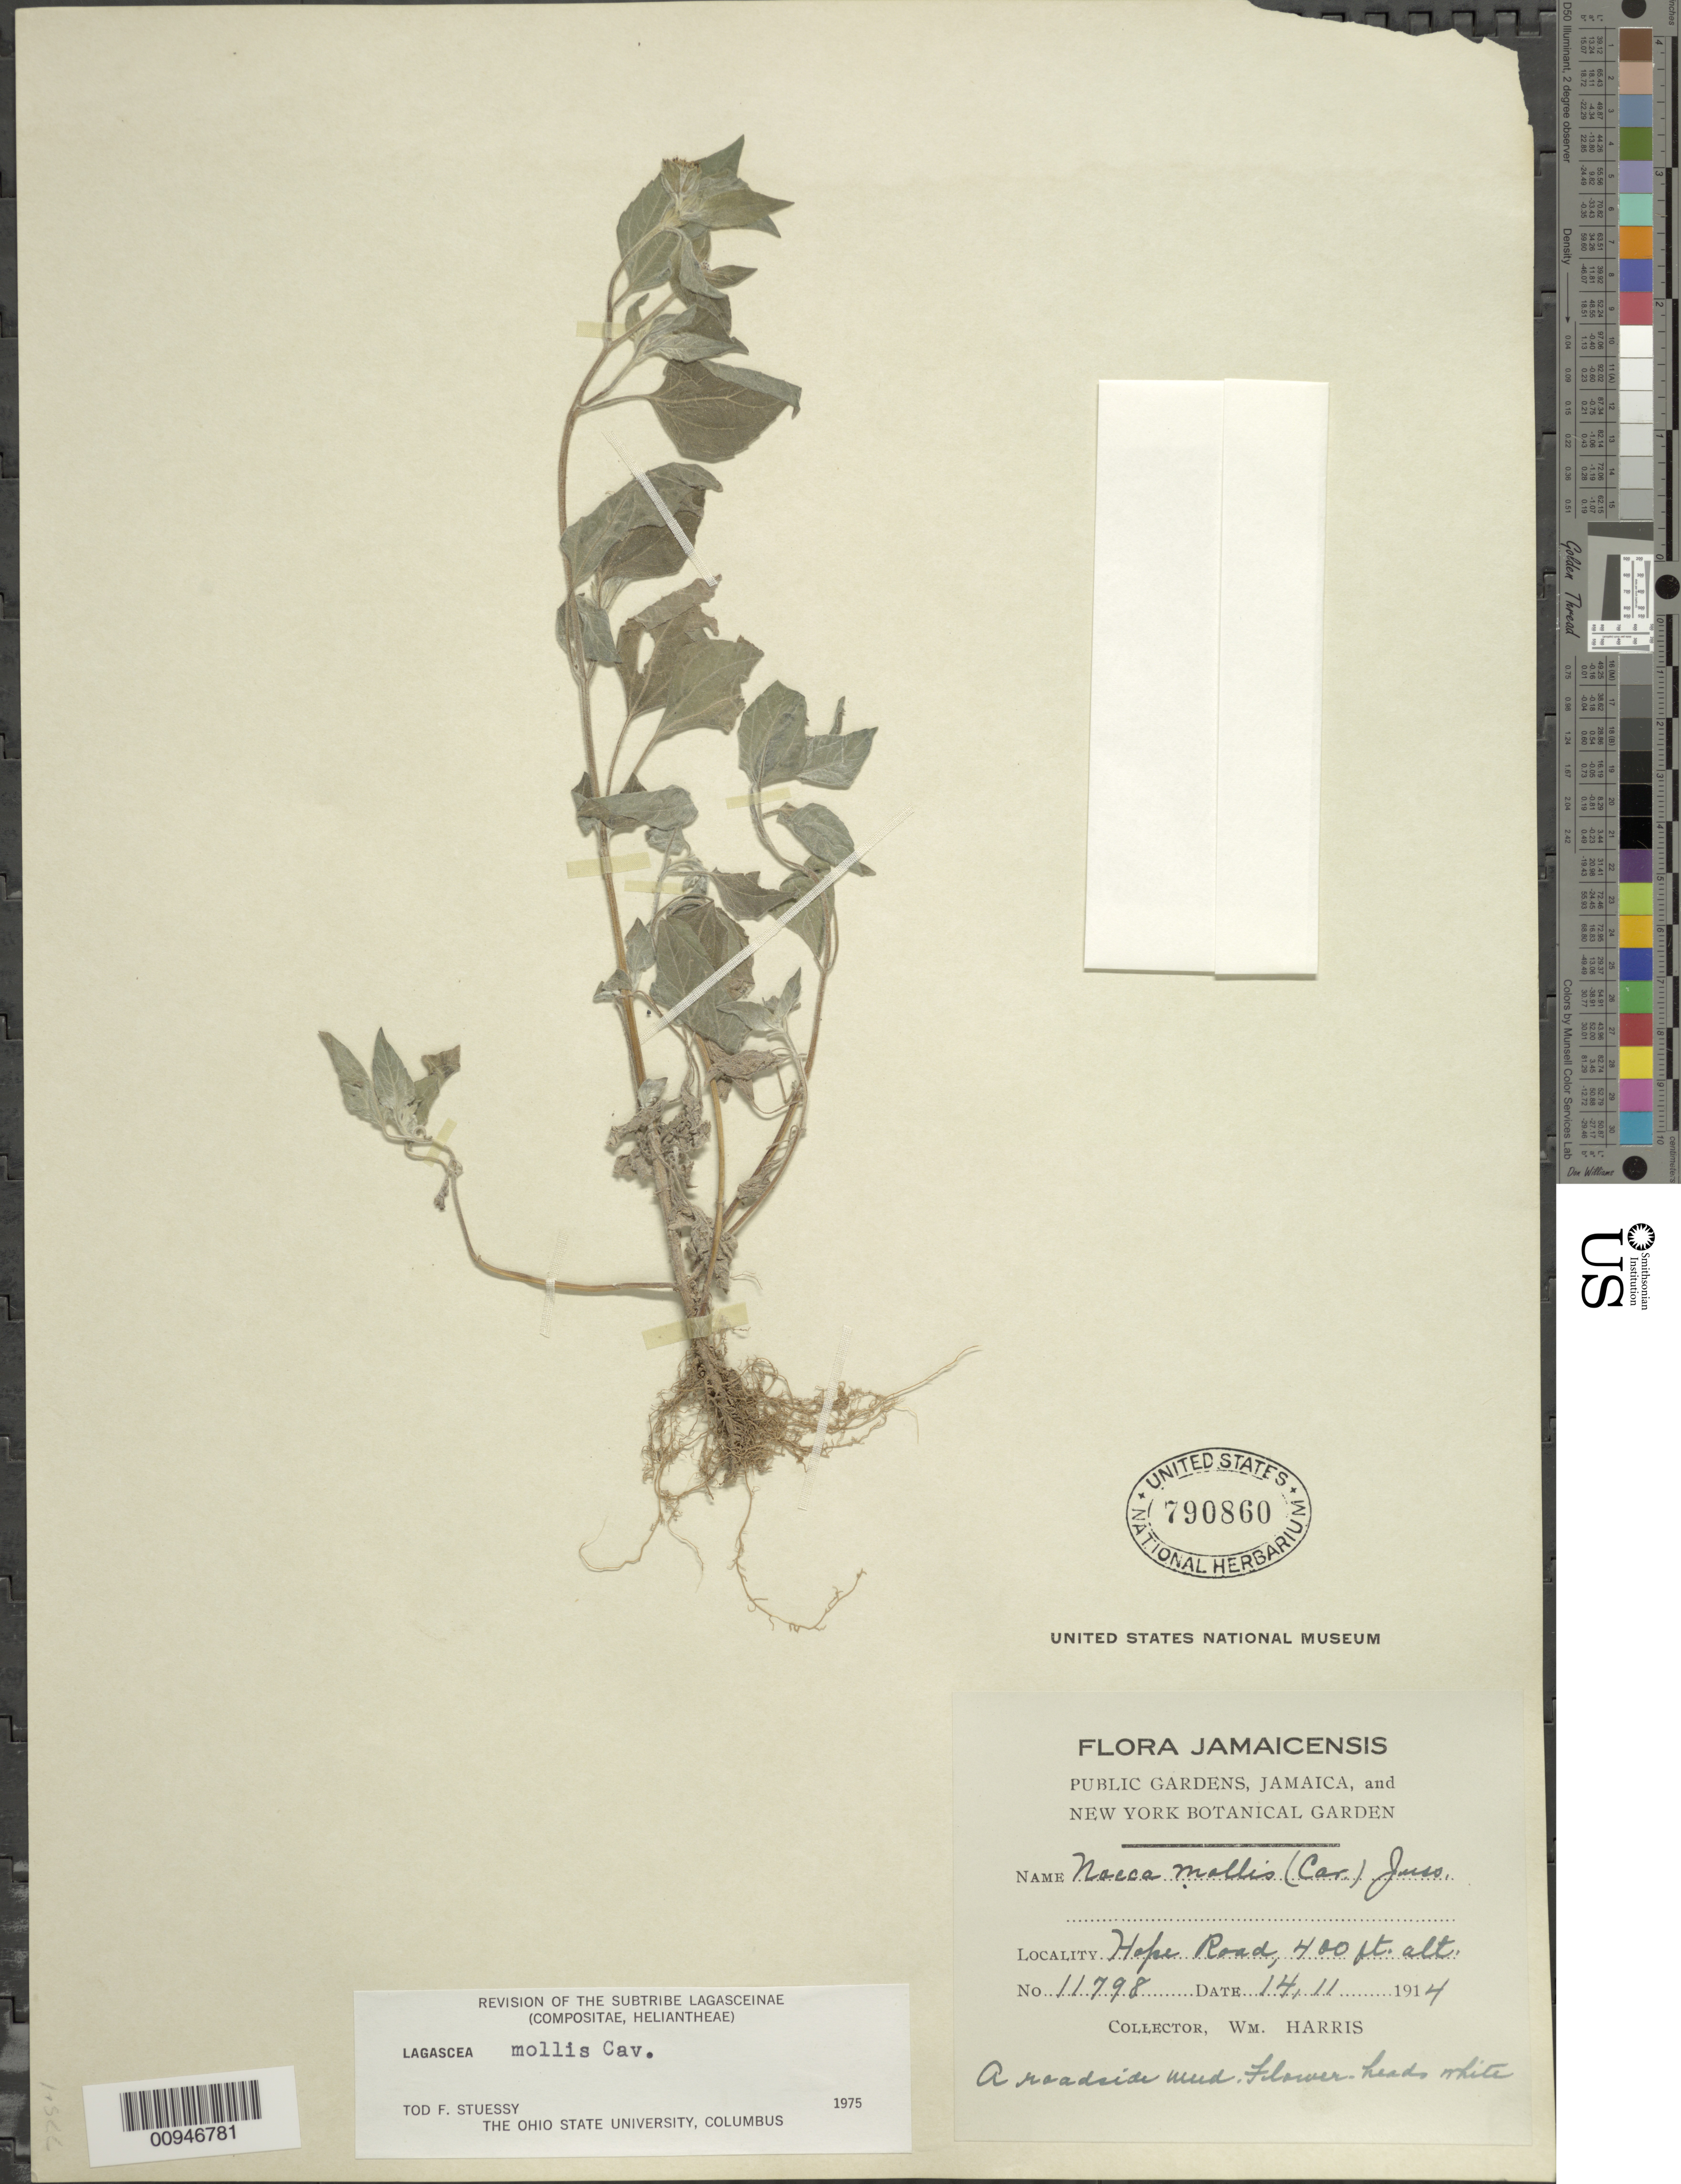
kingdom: Plantae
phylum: Tracheophyta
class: Magnoliopsida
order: Asterales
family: Asteraceae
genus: Lagascea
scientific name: Lagascea mollis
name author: Cav.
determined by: Stuessy, T. F.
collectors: W. Harris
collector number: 11798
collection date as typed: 14 Sep 1941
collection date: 1941-09-14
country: Jamaica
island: Jamaica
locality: Hope Road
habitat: Roadside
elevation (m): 122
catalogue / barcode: US 790860